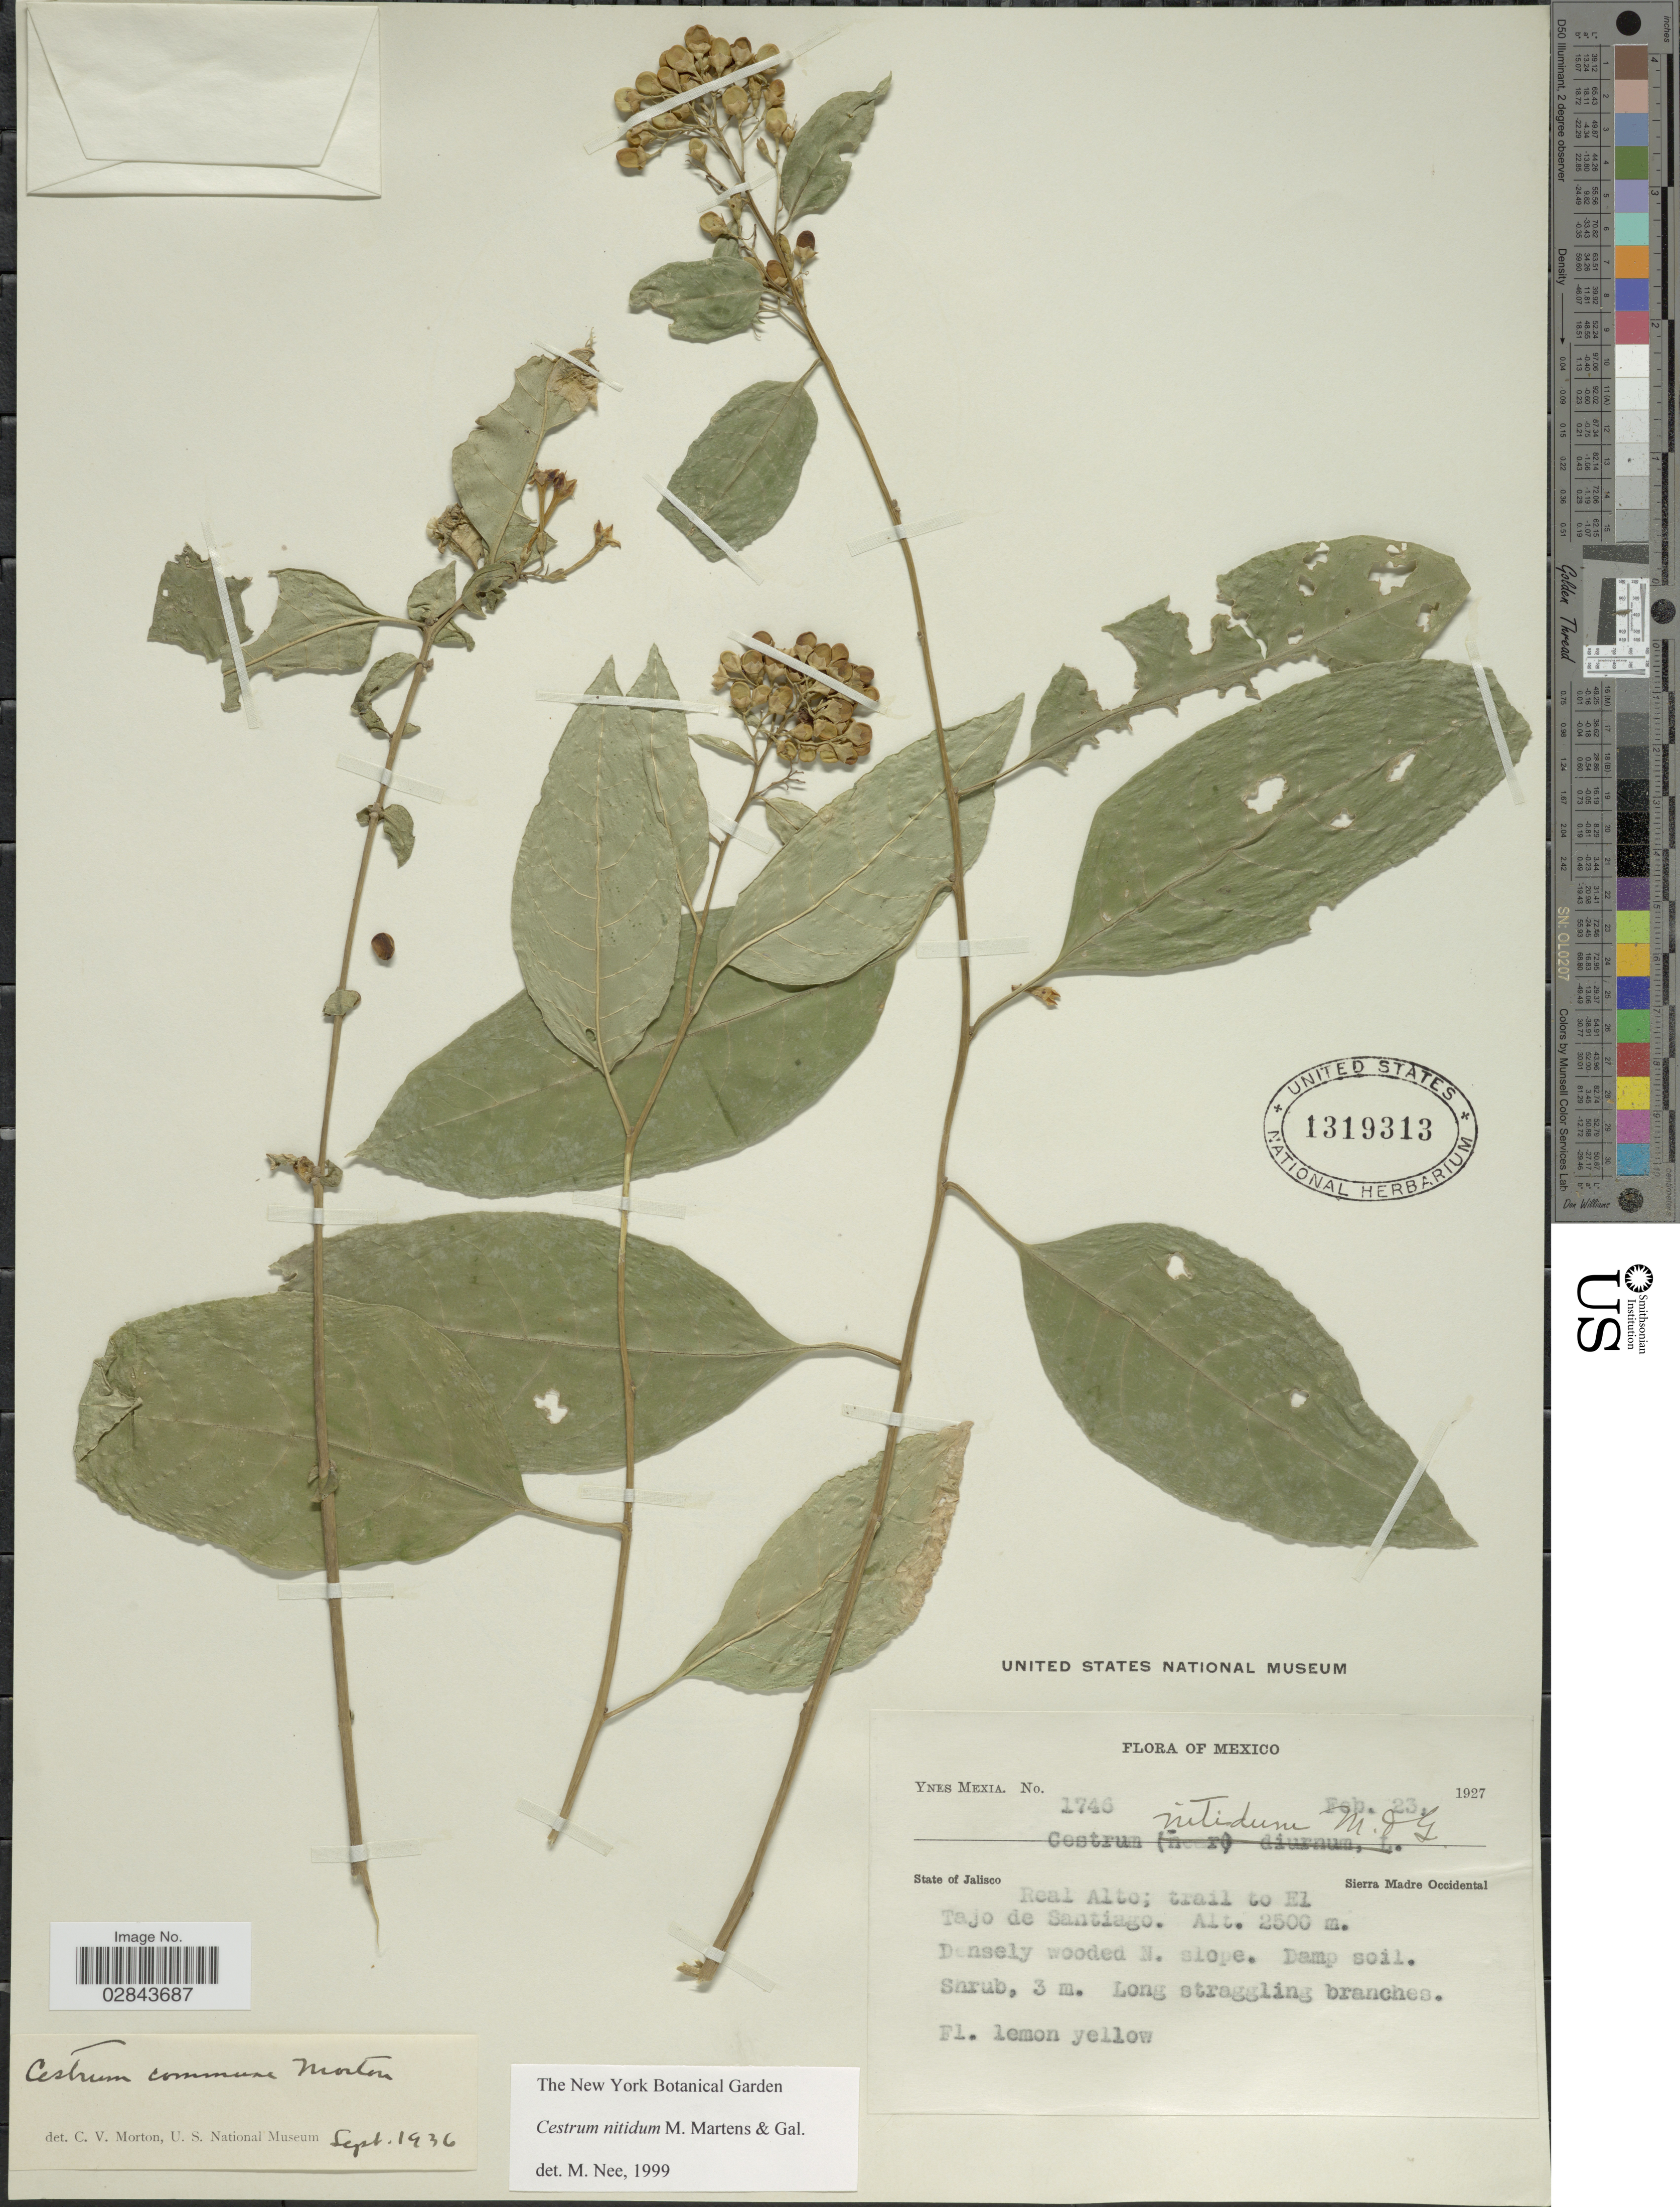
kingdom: Plantae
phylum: Tracheophyta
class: Magnoliopsida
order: Solanales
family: Solanaceae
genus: Cestrum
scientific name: Cestrum nitidum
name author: M. Martens & Galeotti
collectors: Y. Mexia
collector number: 1746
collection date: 1927-02-23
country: Mexico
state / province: Jalisco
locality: Sierra Madre Occidental, Real Alto; trail to El Tajo de Santiago.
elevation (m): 2500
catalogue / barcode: US 1319313